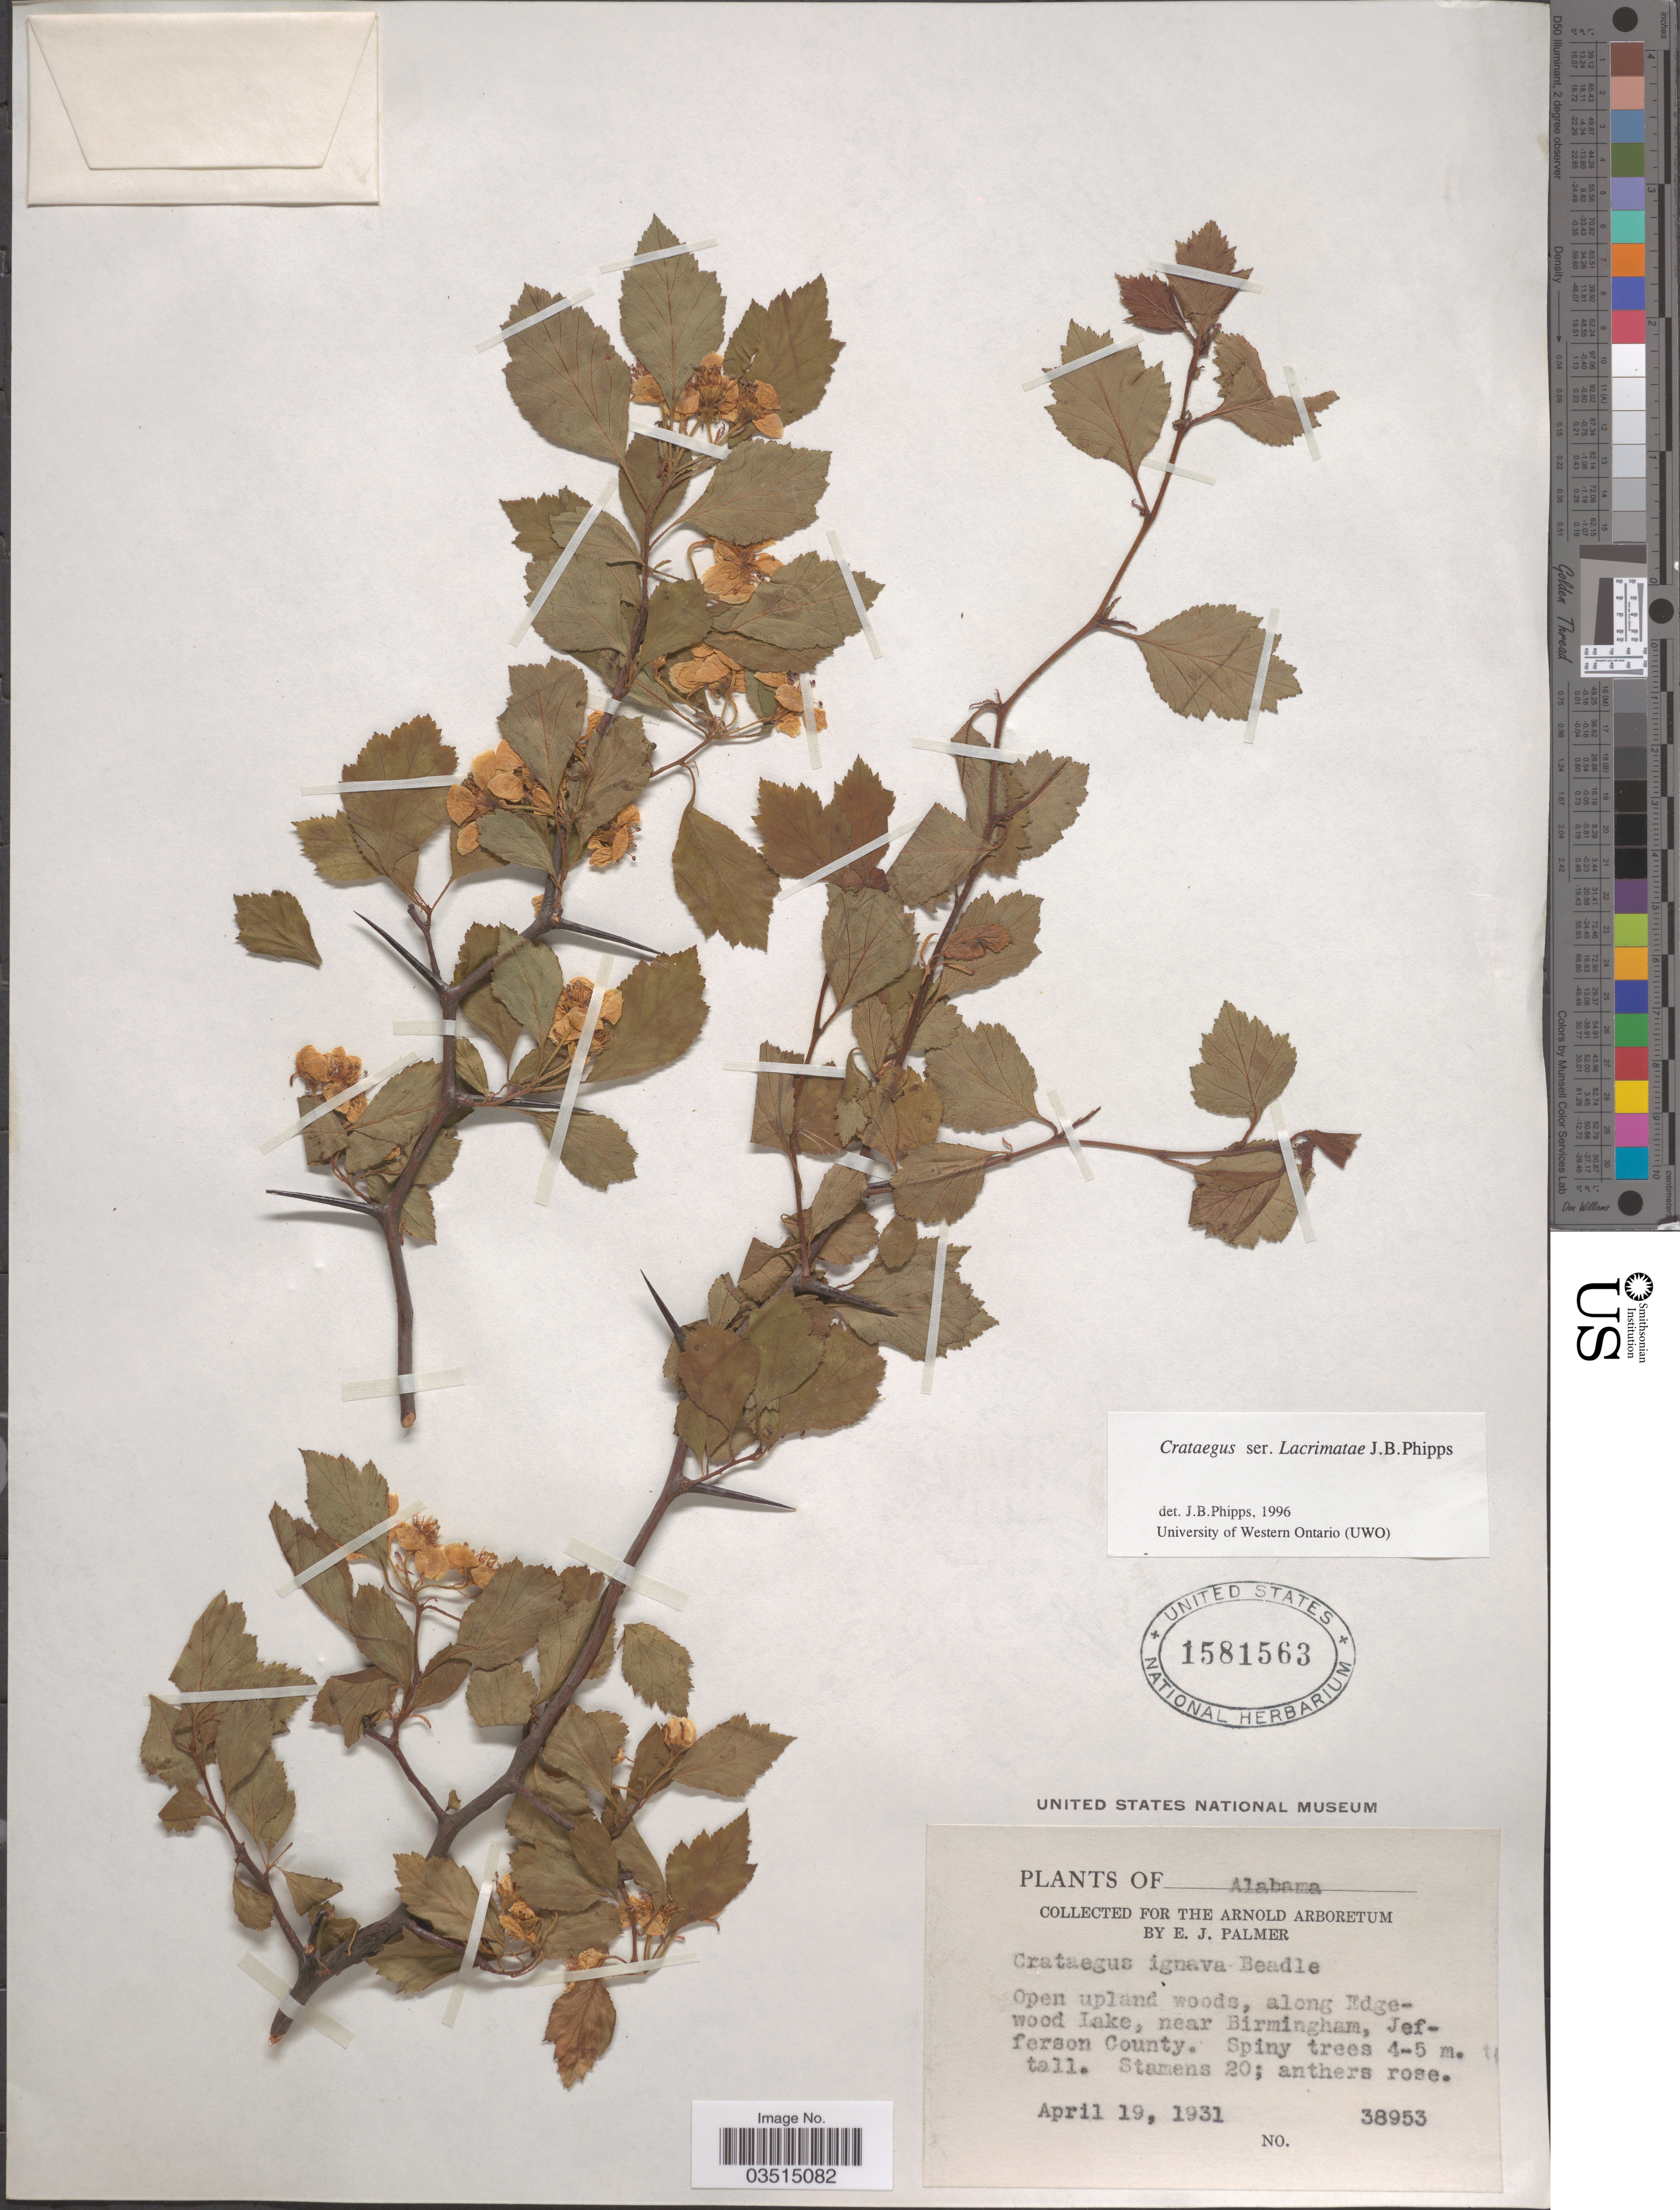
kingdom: Plantae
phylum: Tracheophyta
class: Magnoliopsida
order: Rosales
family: Rosaceae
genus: Crataegus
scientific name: Crataegus ignava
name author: Beadle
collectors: E. J. Palmer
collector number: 38953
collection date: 1931-04-19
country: United States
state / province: Alabama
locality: Along Edgewood Lake, near Birmingham, Jefferson County.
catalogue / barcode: US 1581563